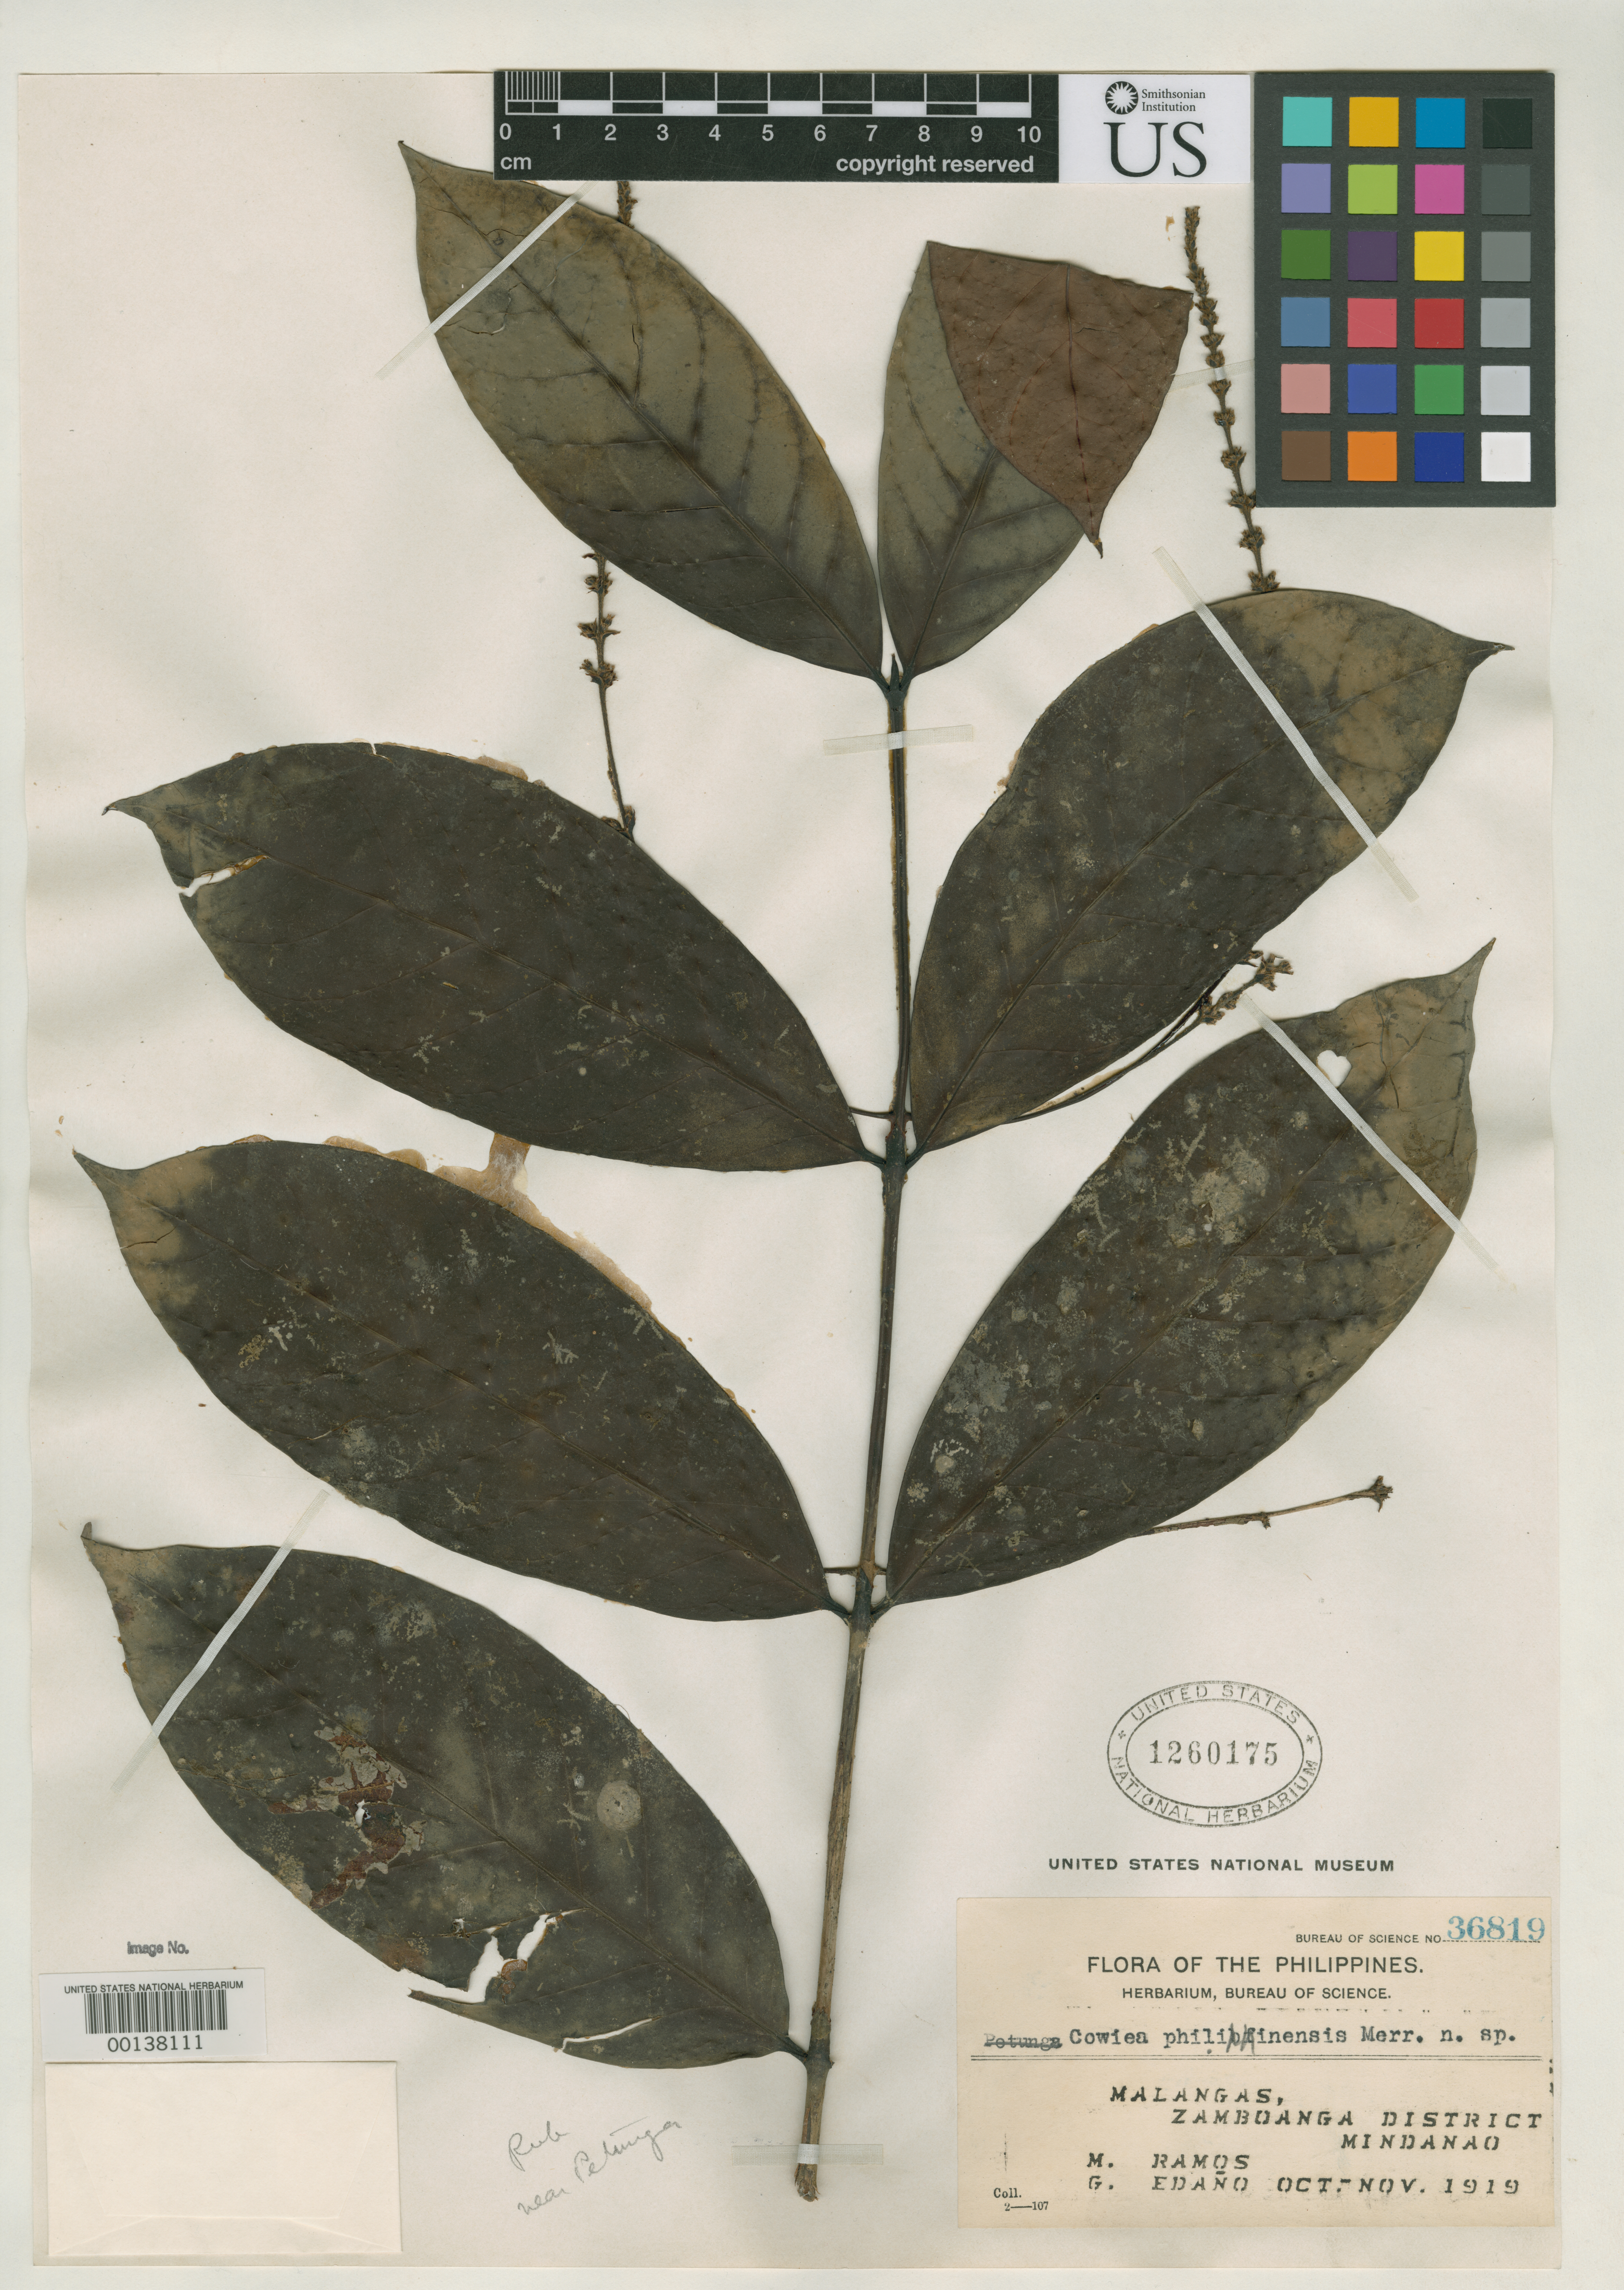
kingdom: Plantae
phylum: Tracheophyta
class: Magnoliopsida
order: Gentianales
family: Rubiaceae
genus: Cowiea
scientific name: Cowiea philippinensis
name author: Merr.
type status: Isosyntype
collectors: M. Ramos & G. E. Edaño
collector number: Bur. Sci. 36819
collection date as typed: Oct 1919 to -- Nov 1919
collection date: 1919-10/1919-11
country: Philippines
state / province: Zamboanga Peninsula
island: Mindanao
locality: Malangas.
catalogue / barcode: US 1260175